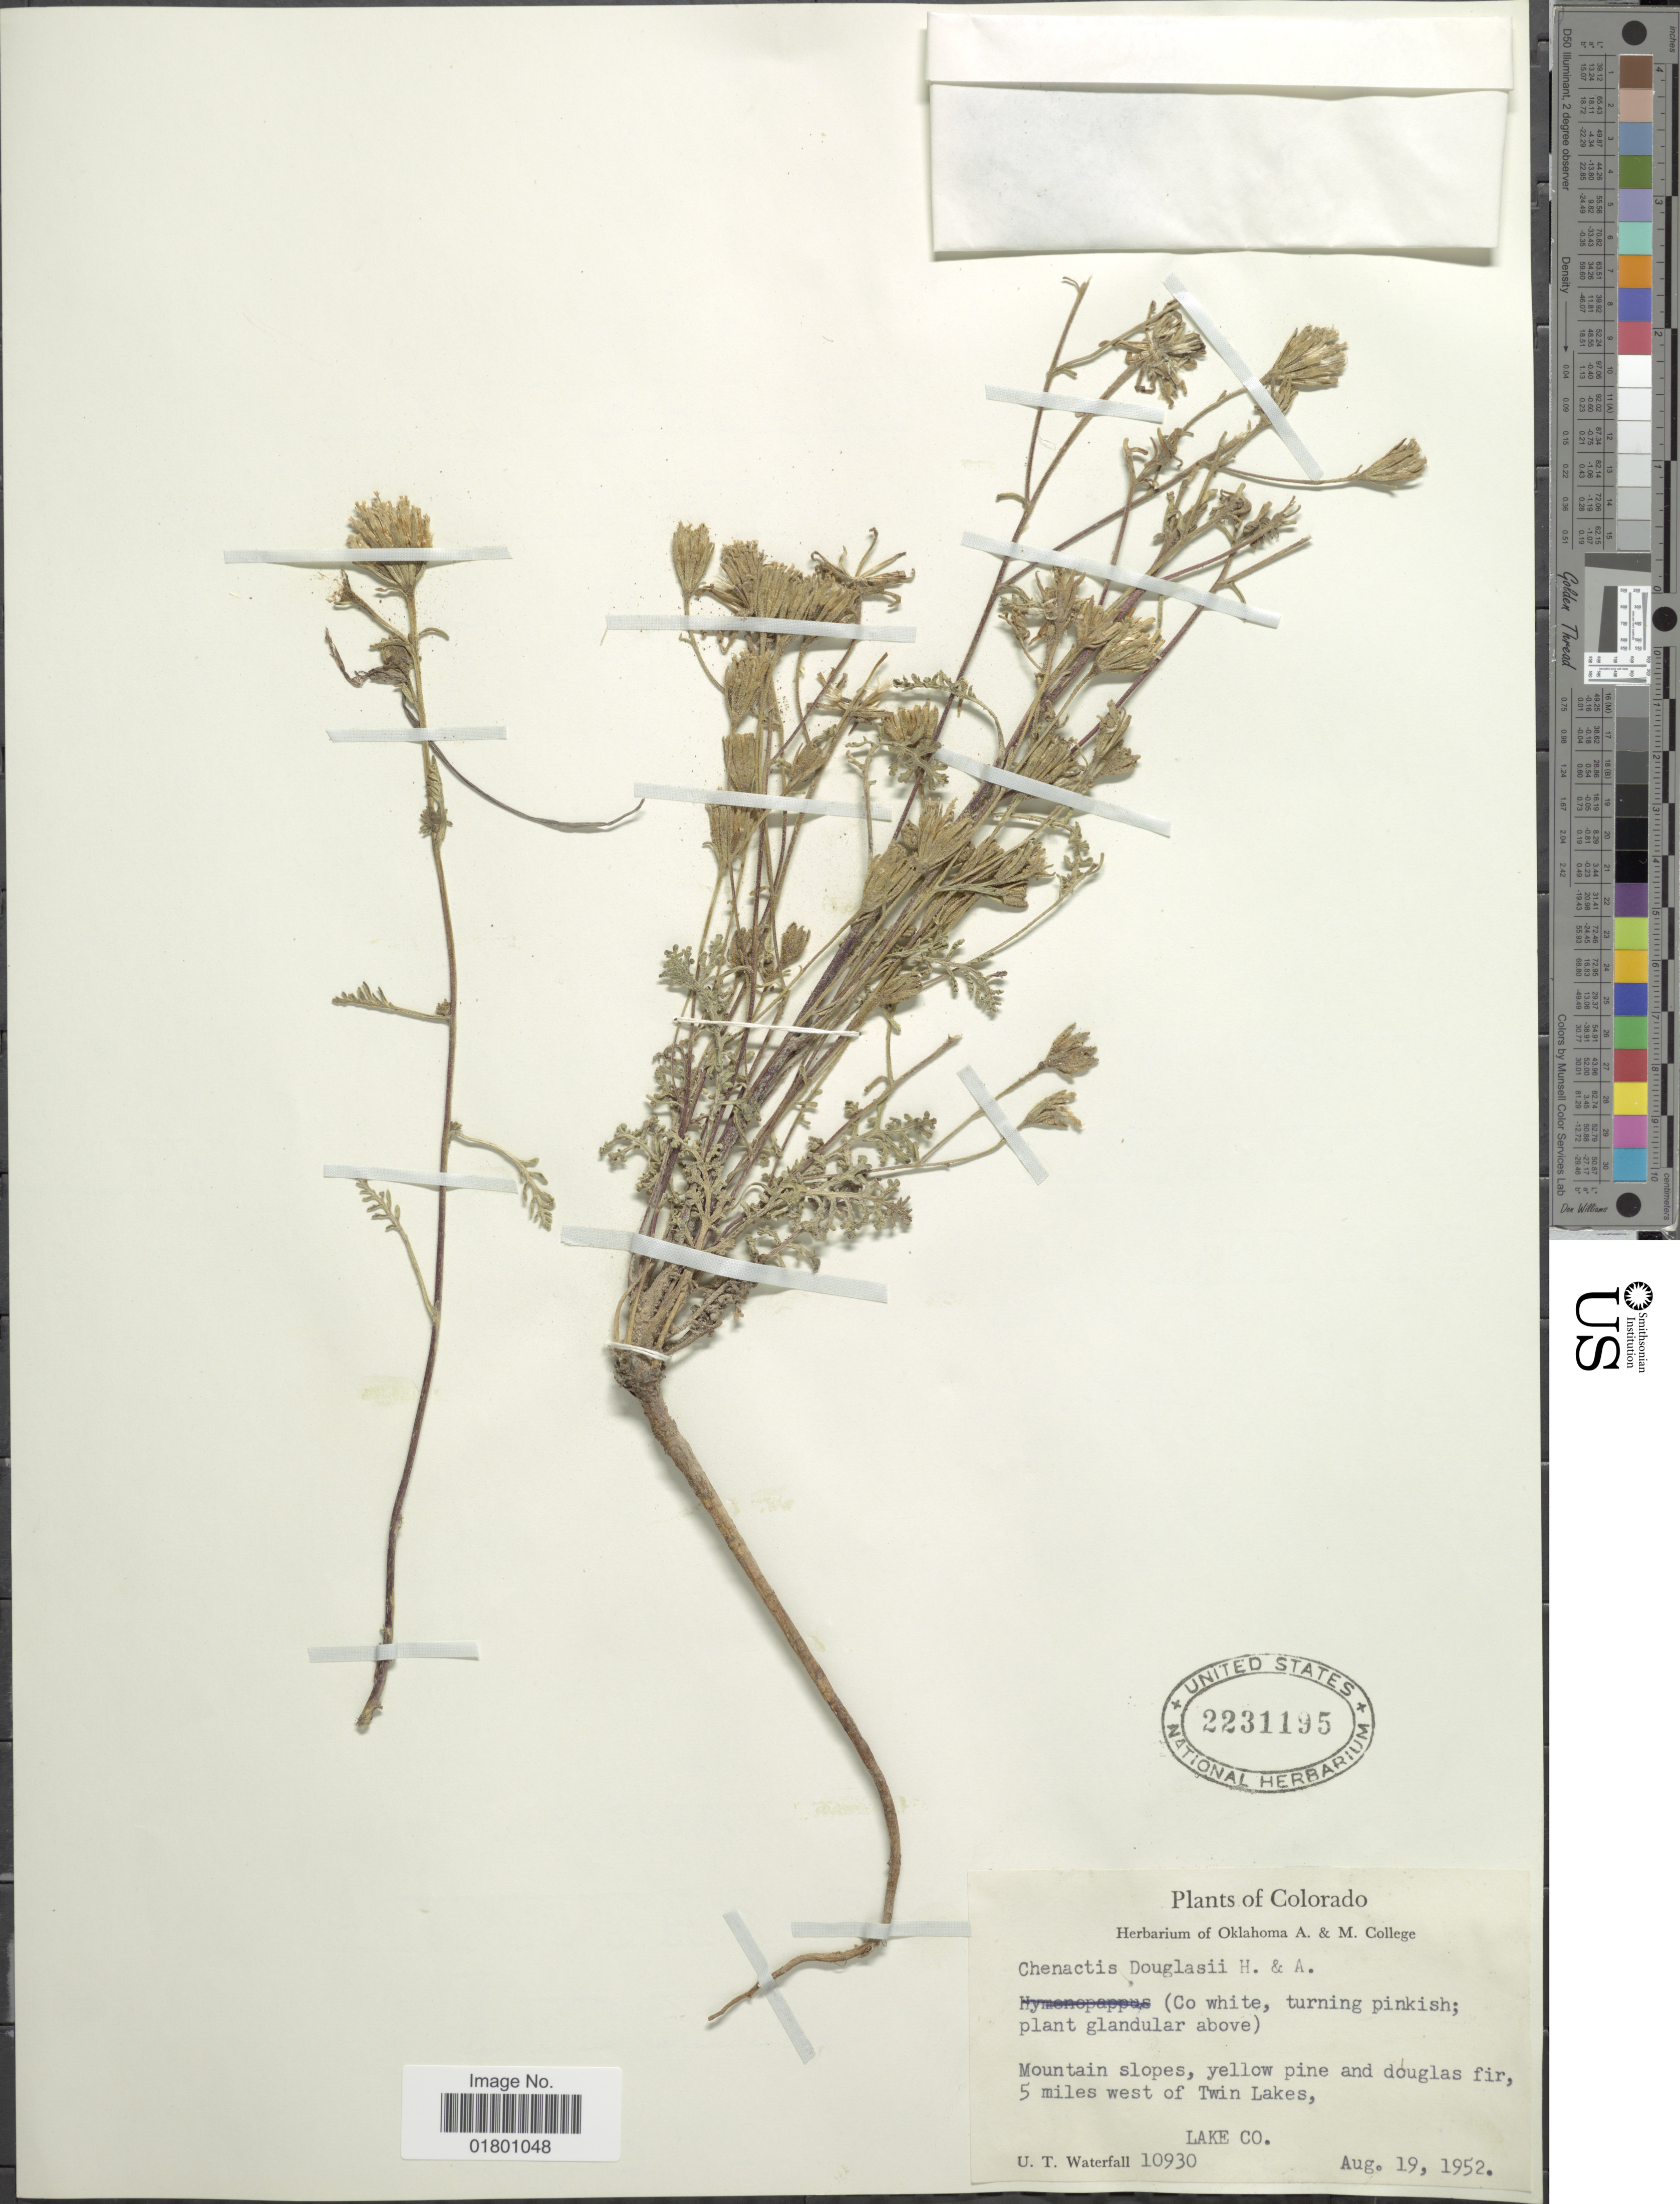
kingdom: Plantae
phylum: Tracheophyta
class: Magnoliopsida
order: Asterales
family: Asteraceae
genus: Chaenactis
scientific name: Chaenactis douglasii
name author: Hook. & Arn.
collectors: U. T. Waterfall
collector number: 10930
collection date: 1952-08-19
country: United States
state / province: Colorado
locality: Mountain slopes, yellow pine and douglas fir, 5 miles west of Twin Lakes, Lake Co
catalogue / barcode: US 2231195